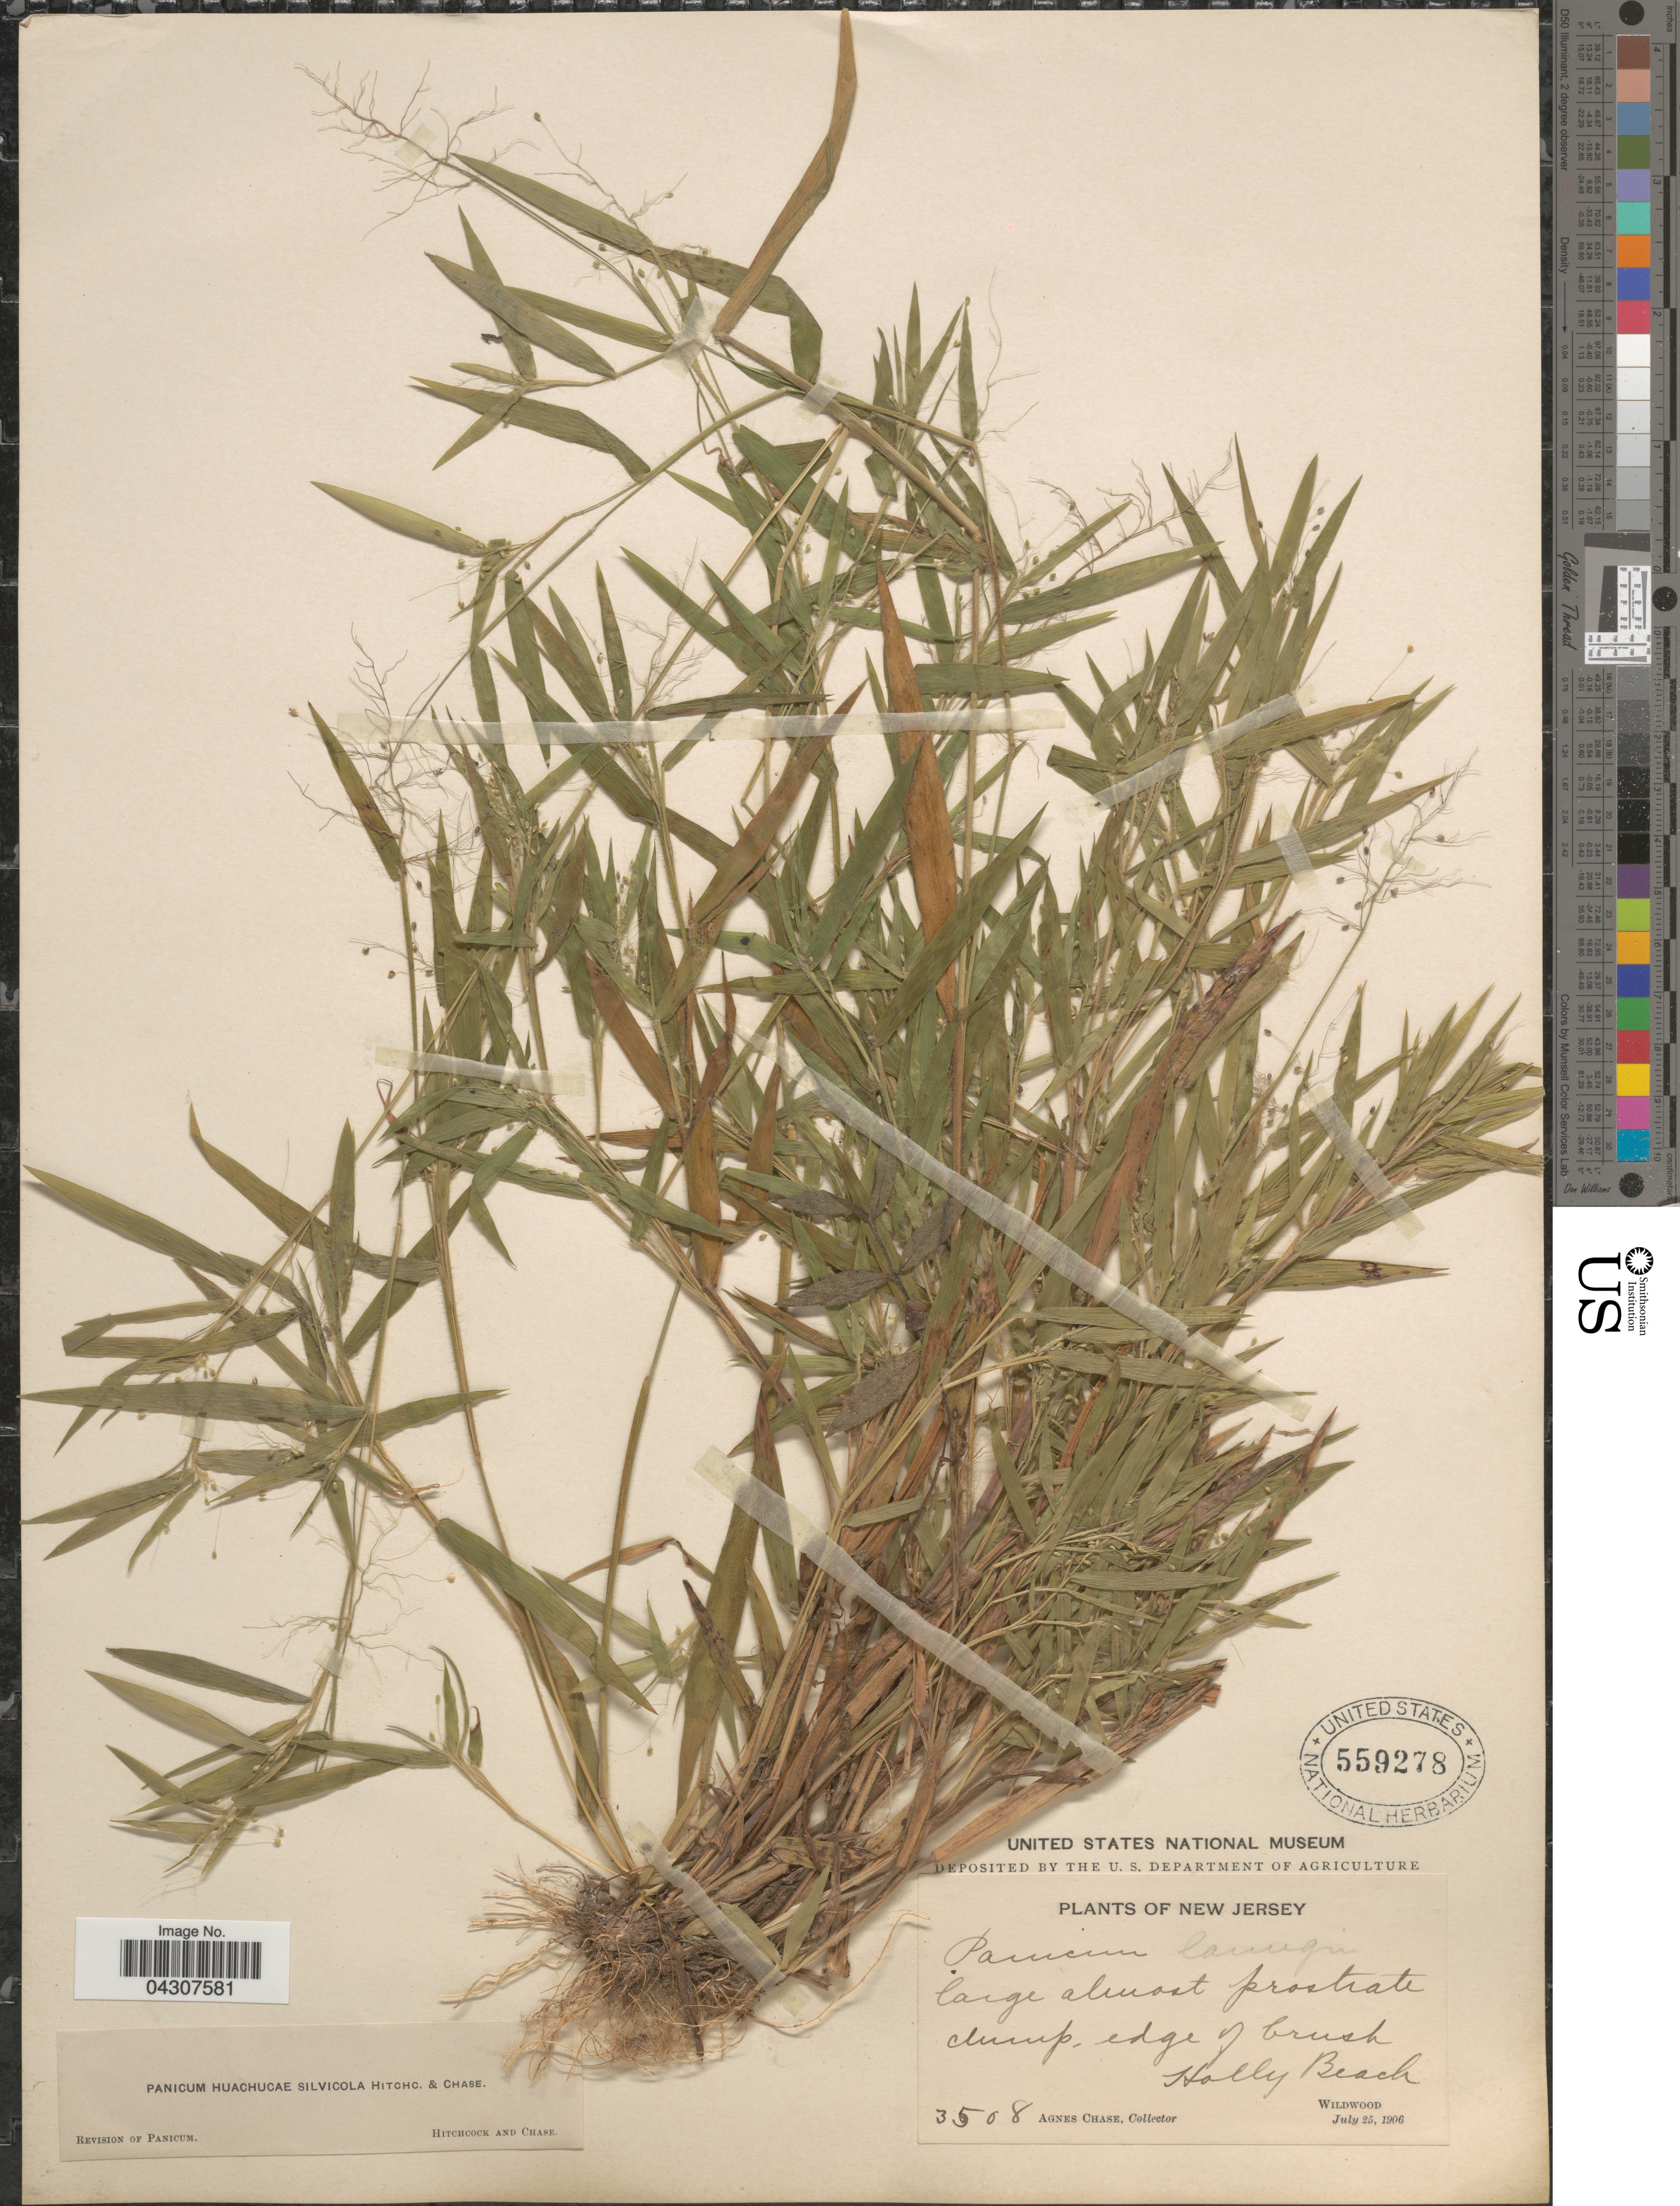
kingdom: Plantae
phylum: Tracheophyta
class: Liliopsida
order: Poales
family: Poaceae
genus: Dichanthelium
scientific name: Dichanthelium acuminatum var. acuminatum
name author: (Sw.) Gould & C.A. Clark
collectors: A. Chase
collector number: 3508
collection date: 1906-07-25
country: United States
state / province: New Jersey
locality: Large amount prostrate clump, edge of brush. Holly Beach. Wildwood.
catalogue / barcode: US 559278